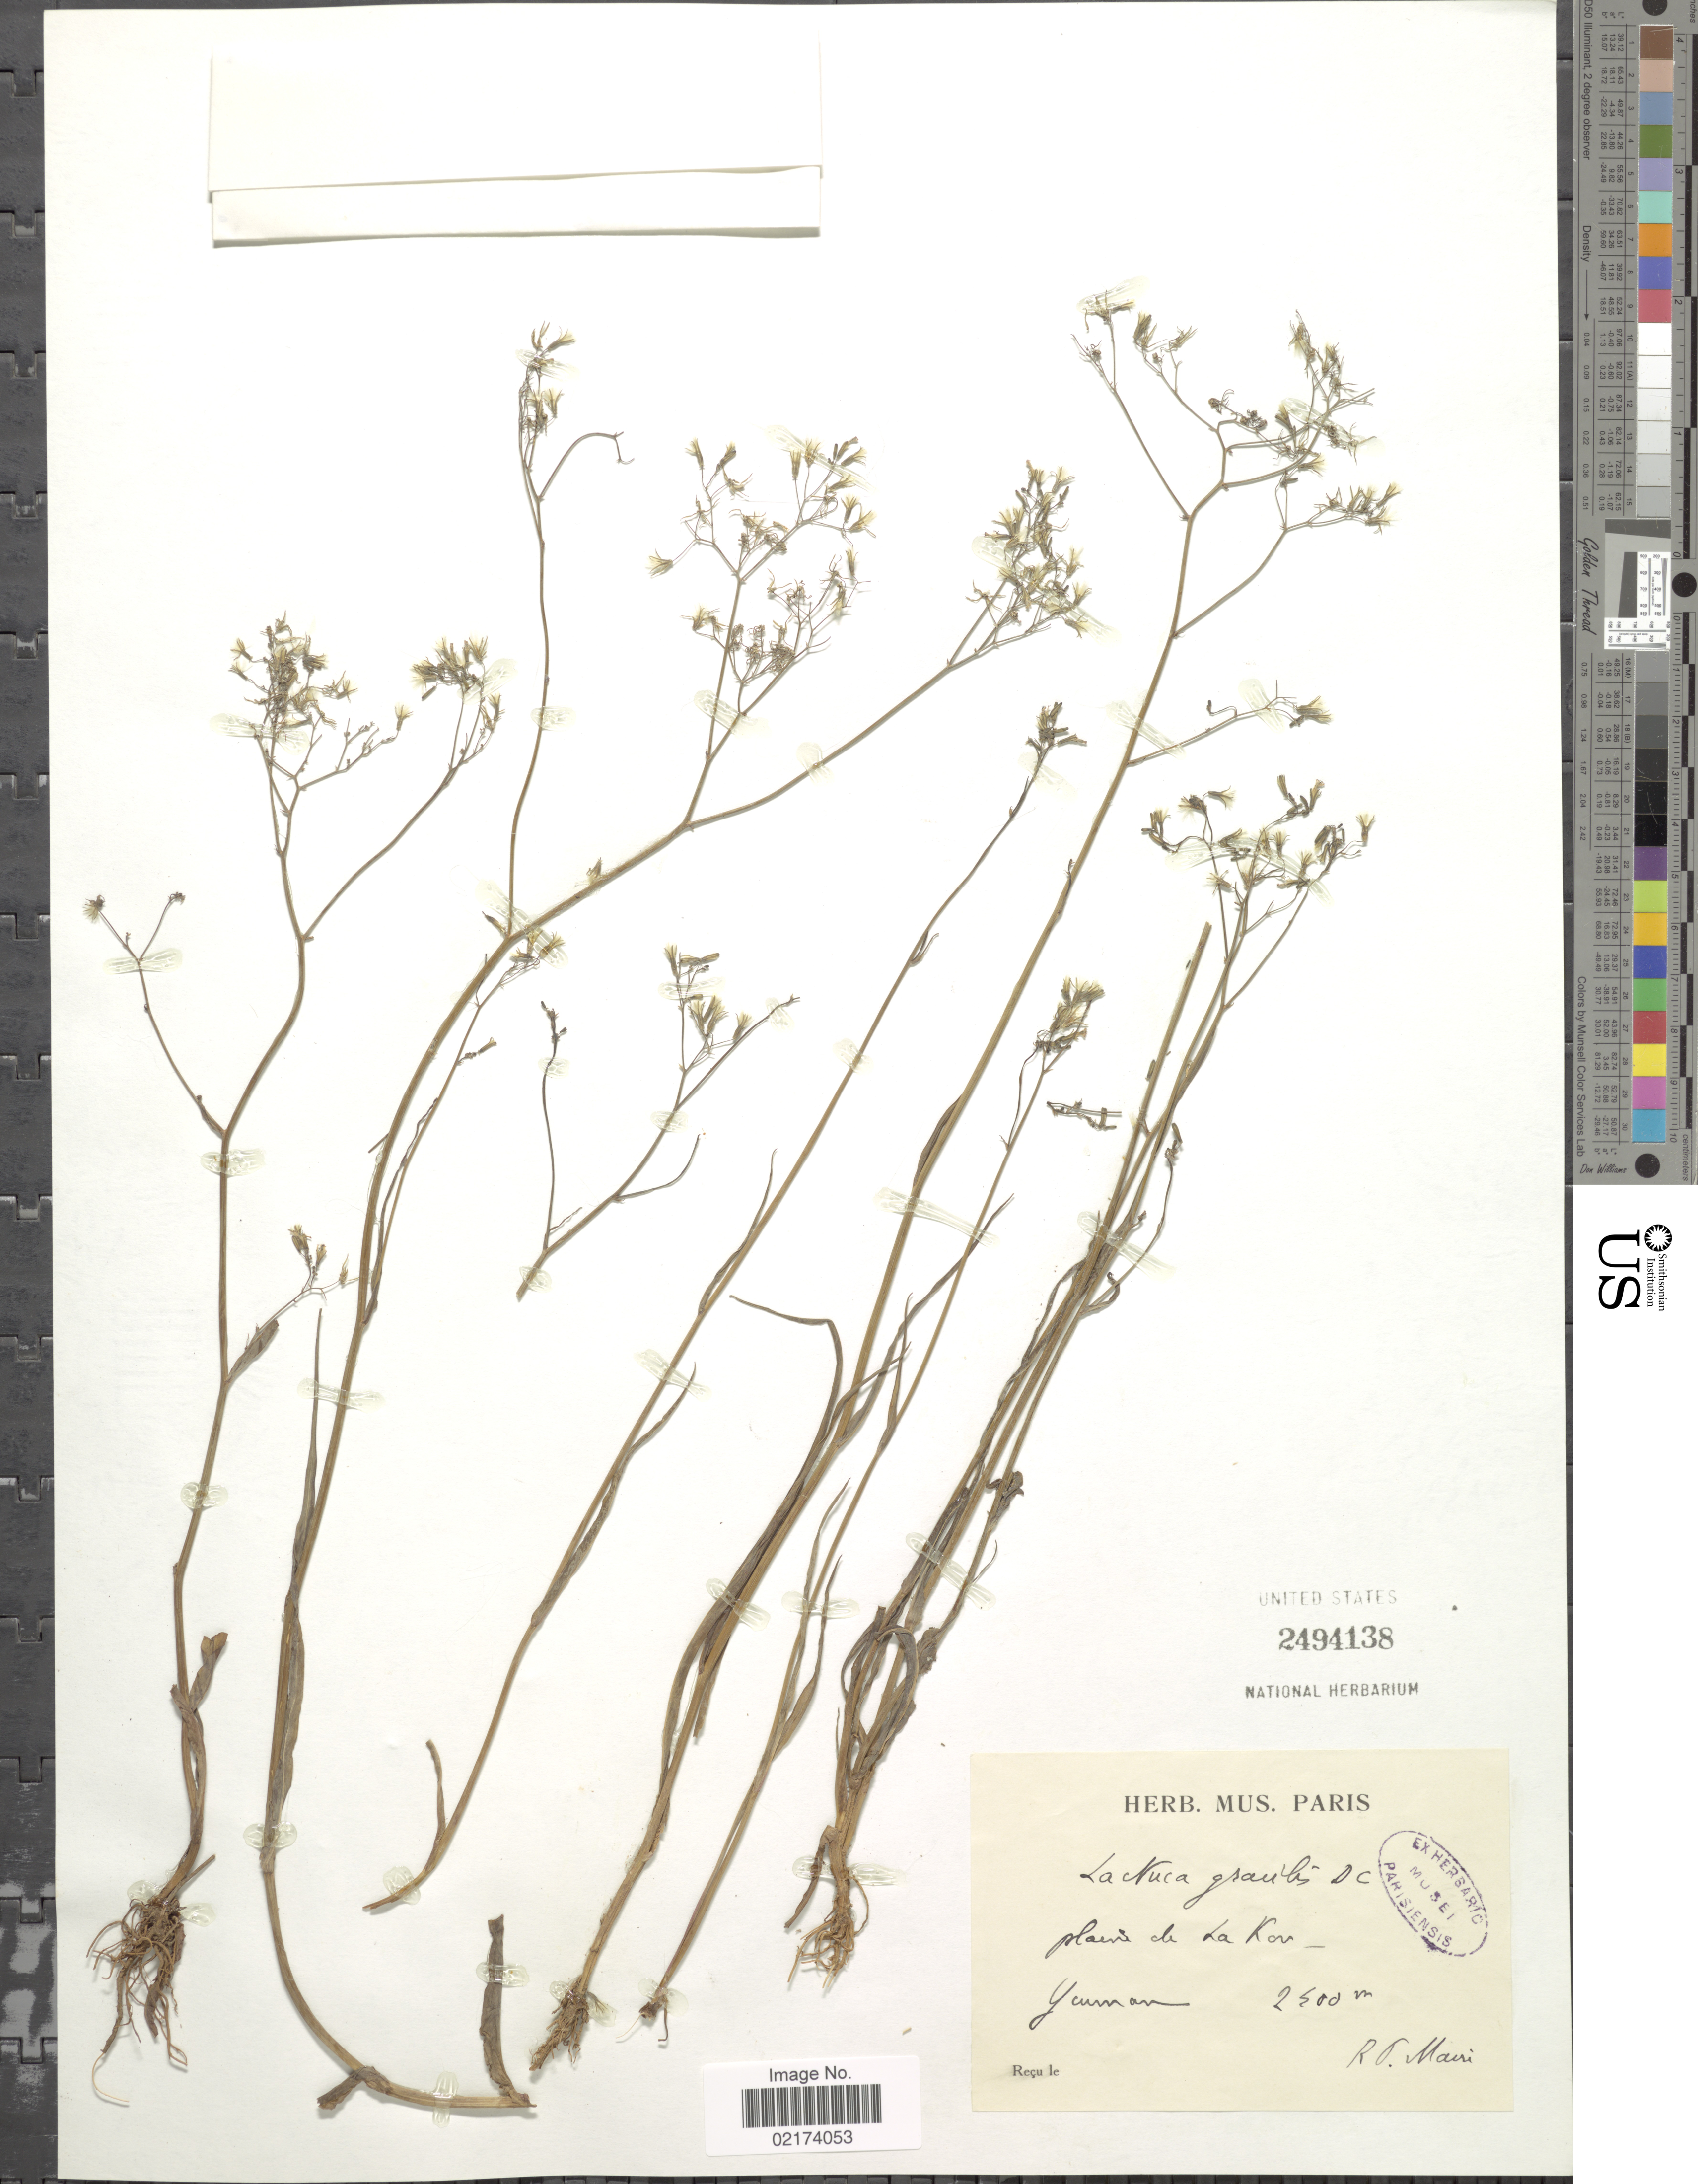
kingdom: Plantae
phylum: Tracheophyta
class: Magnoliopsida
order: Asterales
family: Asteraceae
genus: Ixeridium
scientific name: Ixeridium gracile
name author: (DC.) Pak & Kawano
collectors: R.-P. Maire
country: China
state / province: Yunnan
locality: Plains de La Kar [interpreted]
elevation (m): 2400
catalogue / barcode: US 2494138